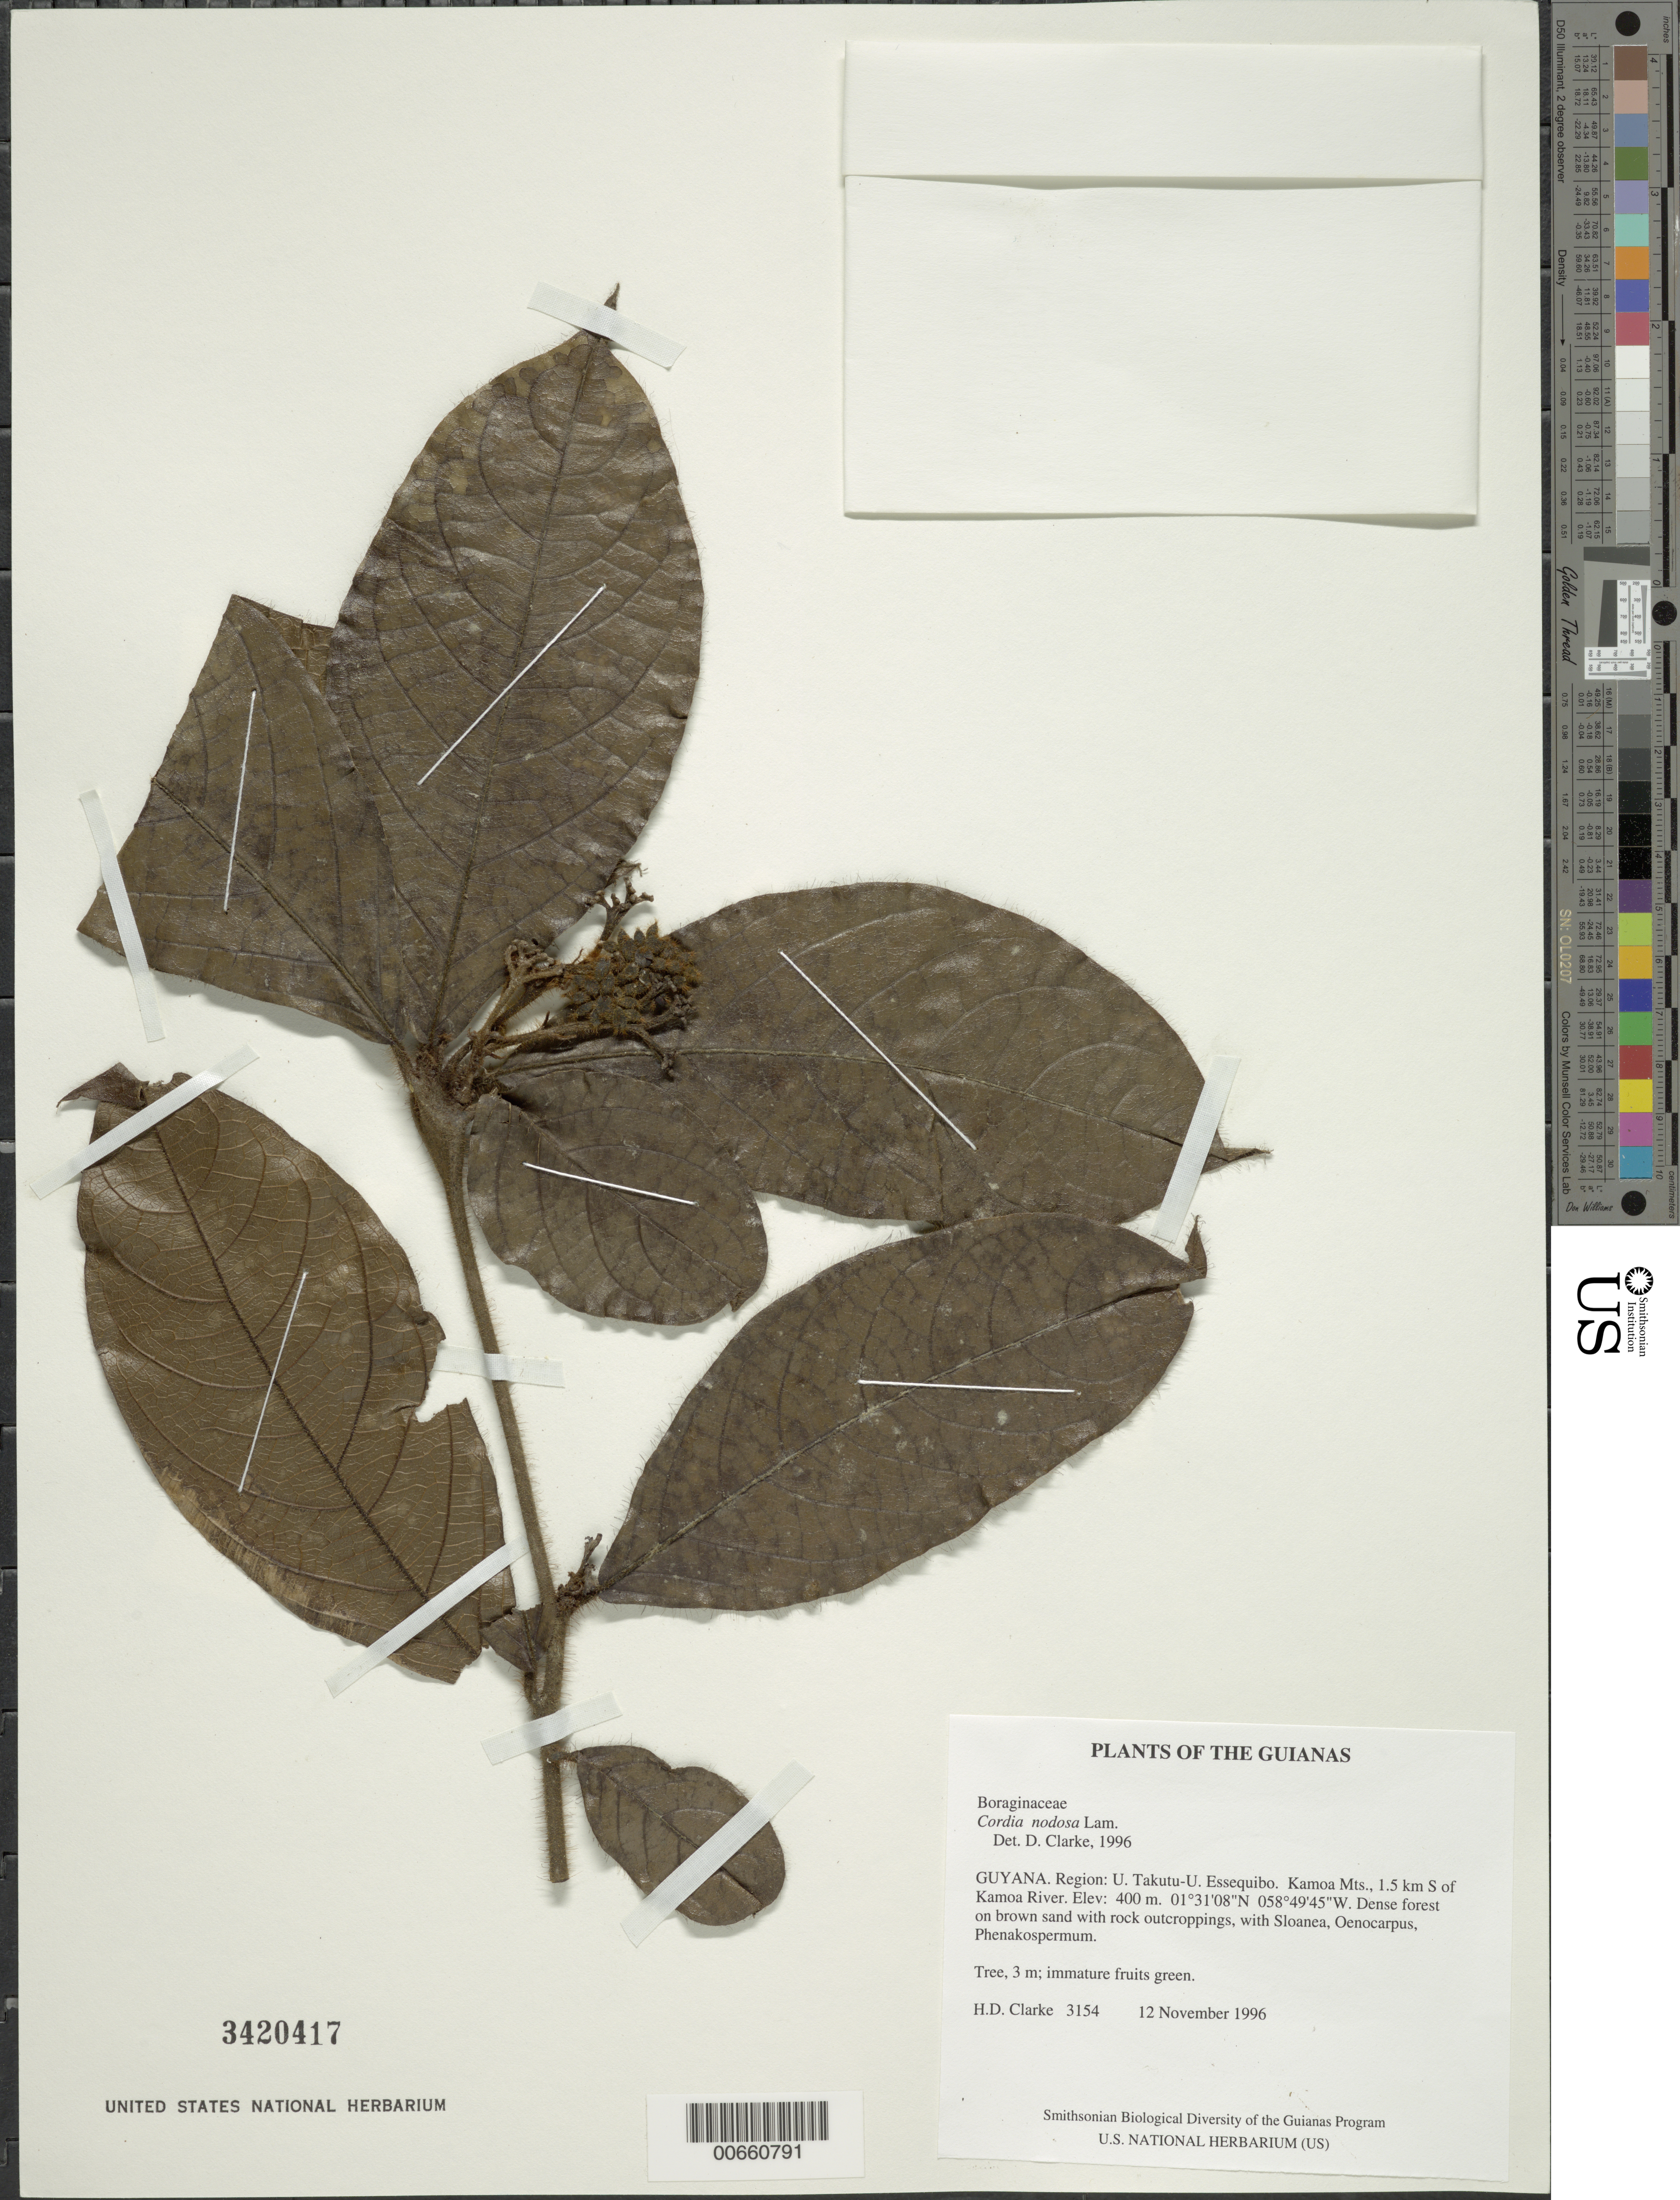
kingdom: Plantae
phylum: Tracheophyta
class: Magnoliopsida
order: Boraginales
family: Cordiaceae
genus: Cordia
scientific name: Cordia nodosa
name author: Lam.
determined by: Miller, James S., (MO), Missouri Botanical Garden (UNITED STATES)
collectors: H. D. Clarke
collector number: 3154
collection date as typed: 12 November 1996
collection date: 1996-11-12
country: Guyana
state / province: U. Takutu-U. Essequibo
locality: Kamoa Mts., 1.5 km S of Kamoa River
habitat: Dense forest on brown sand with rock outcroppings, with Sloanea, Oenocarpus, Phenakospermum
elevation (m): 400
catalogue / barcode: US 3420417